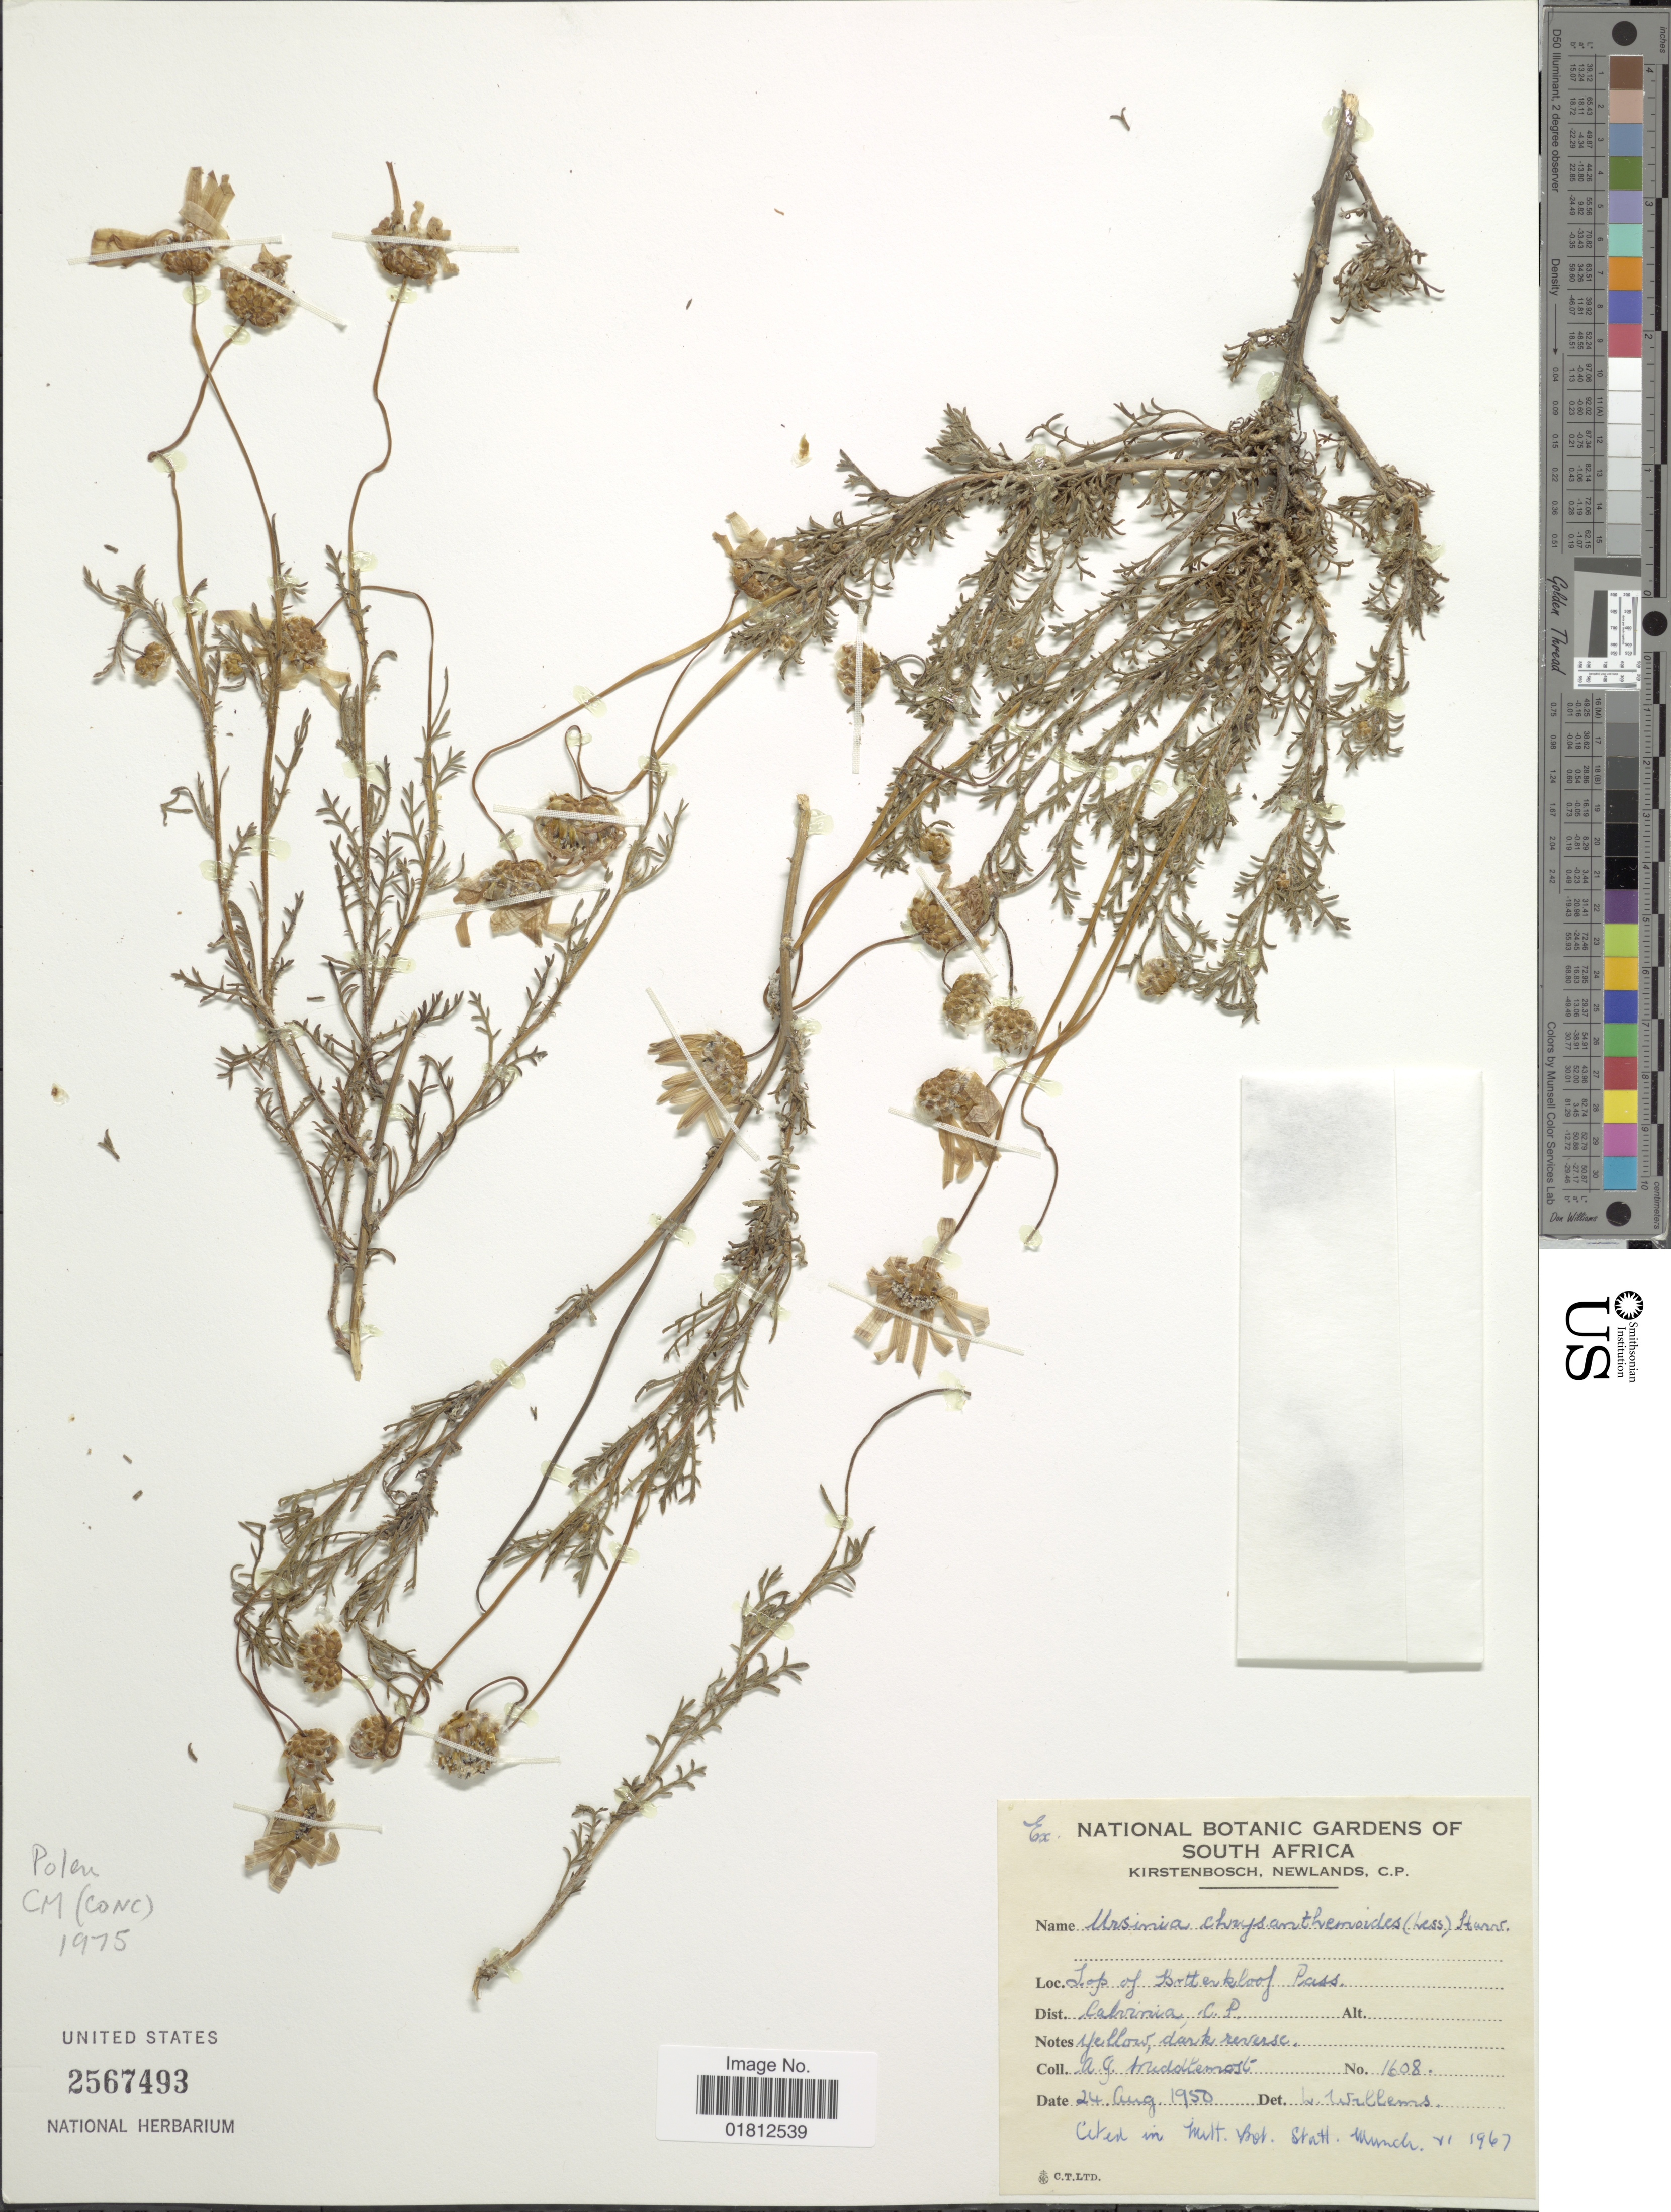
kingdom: Plantae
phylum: Tracheophyta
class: Magnoliopsida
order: Asterales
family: Asteraceae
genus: Ursinia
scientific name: Ursinia chrysanthemoides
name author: (Less.) Harv.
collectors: A. Middlemost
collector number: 1608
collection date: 1950-08-24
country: South Africa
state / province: Northern Cape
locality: Top of Botterkloof Pass, Dist. Calvinia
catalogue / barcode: US 2567493